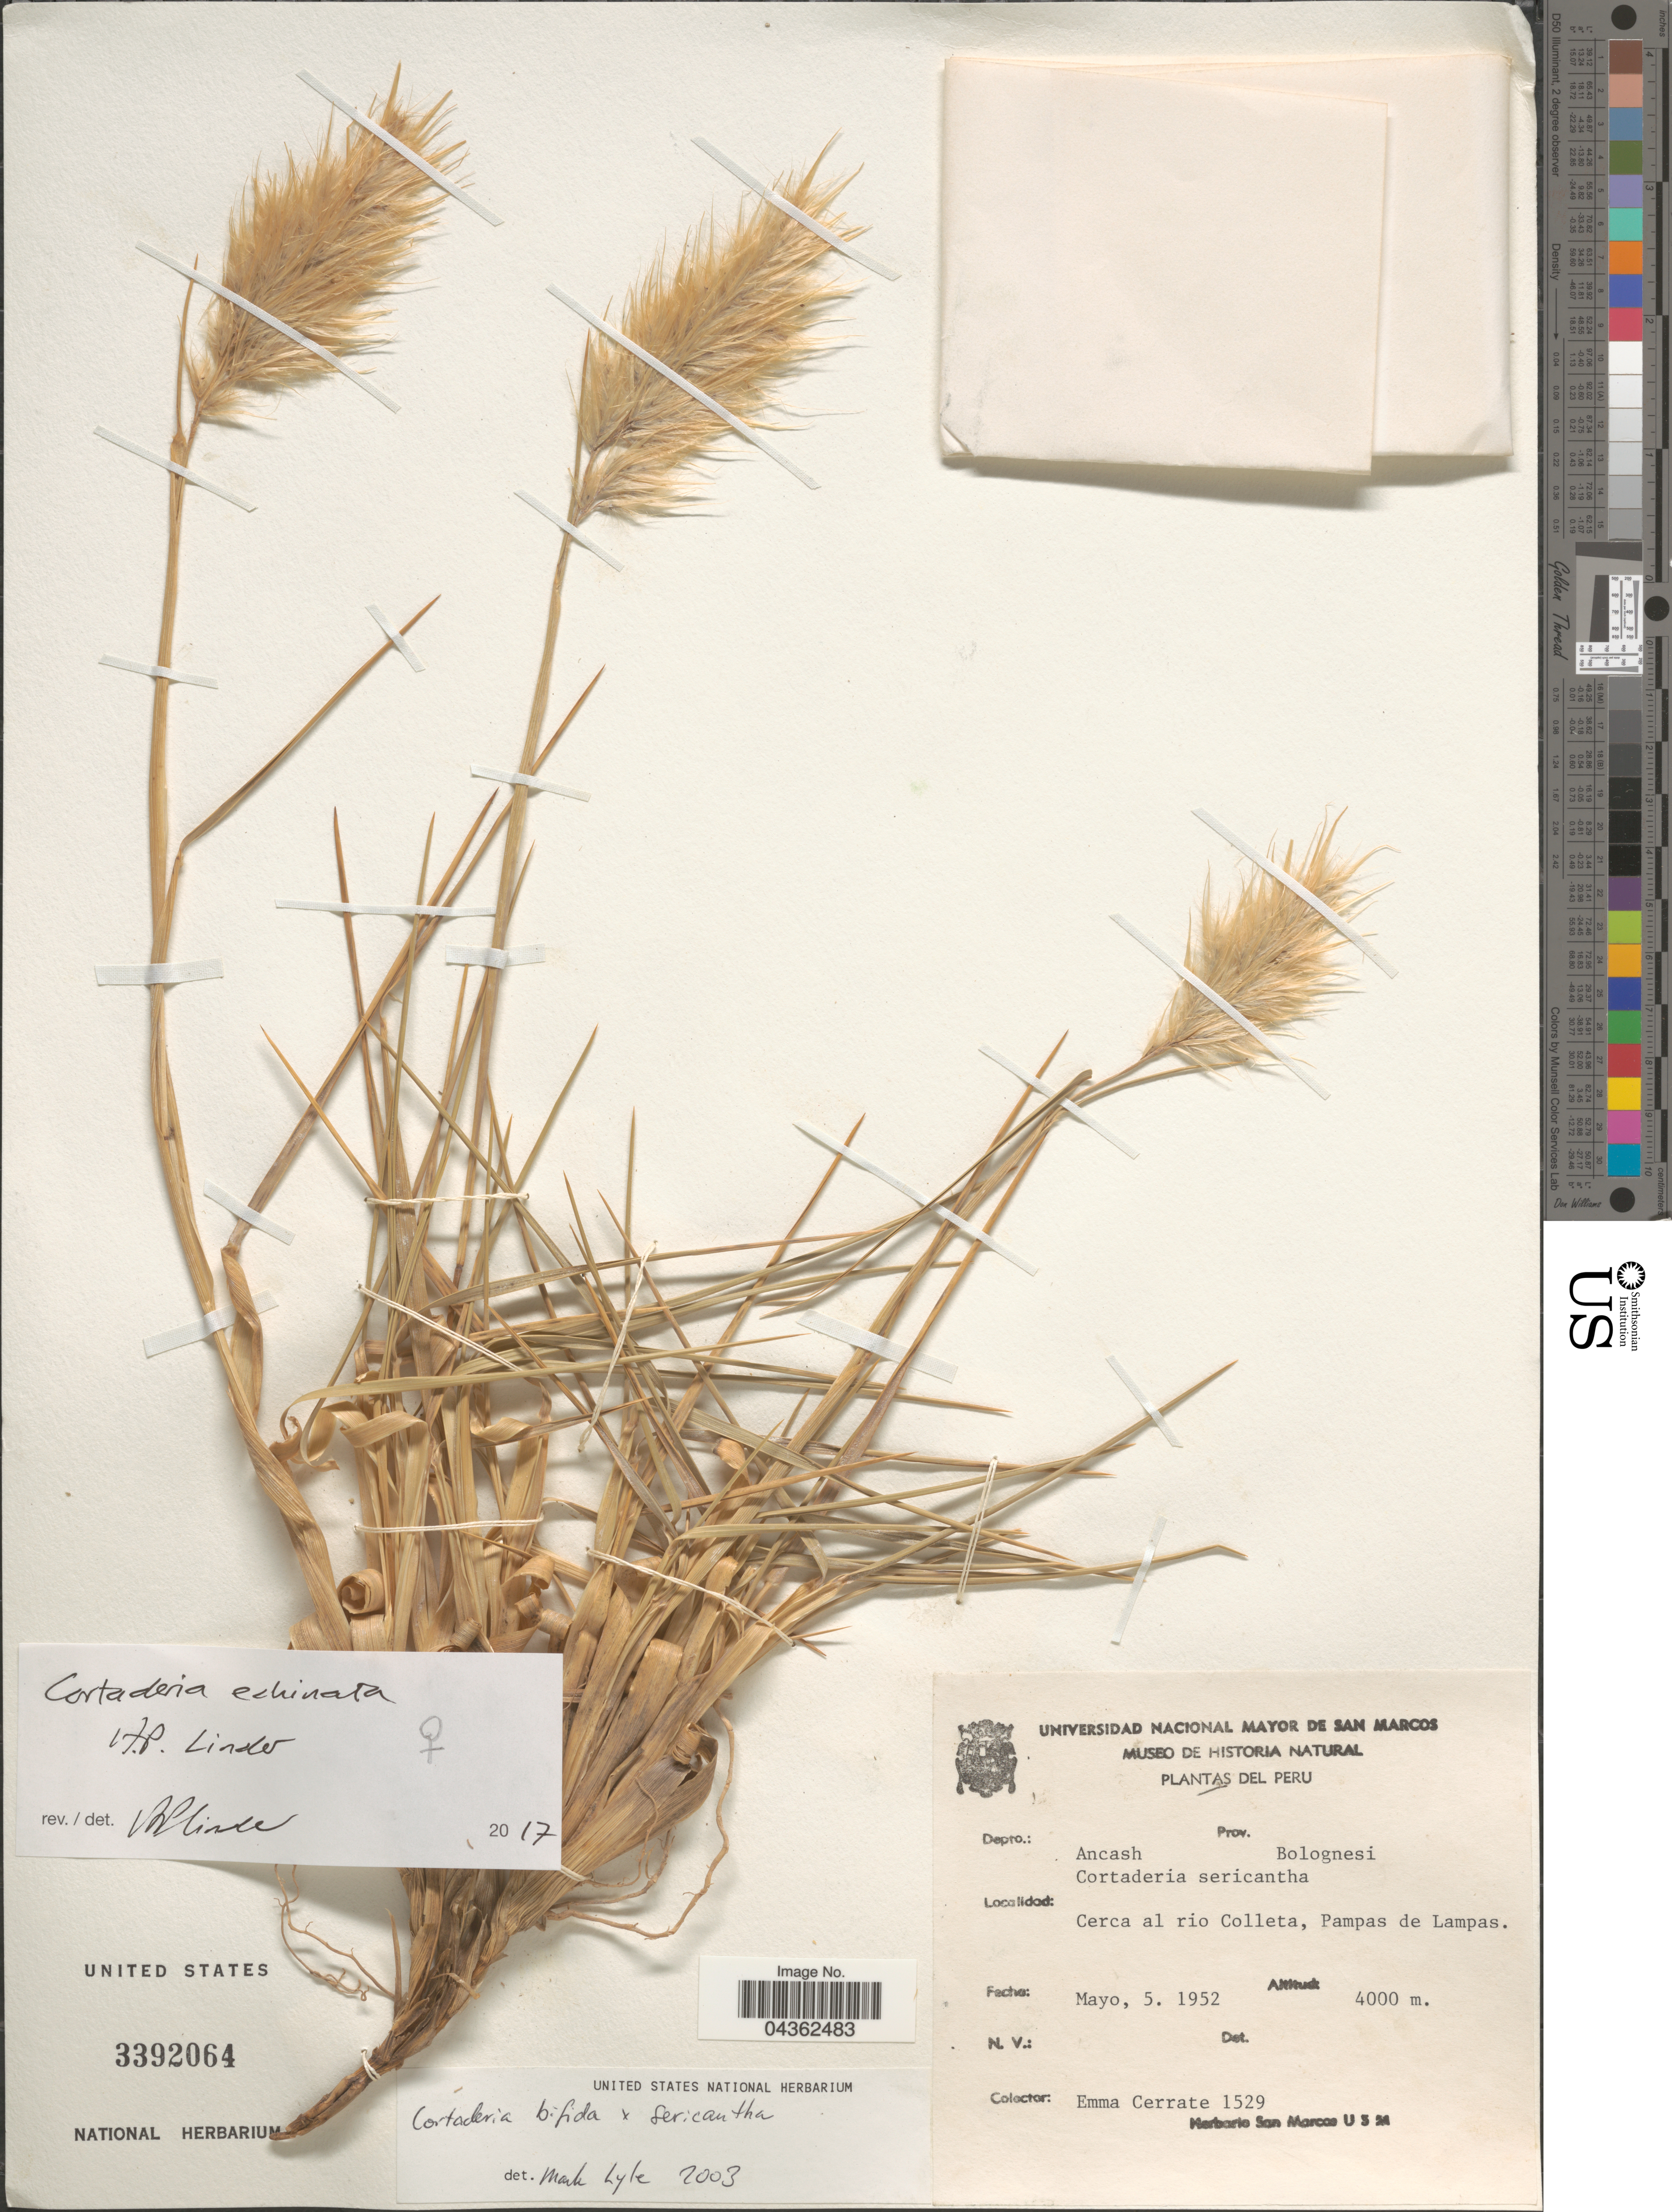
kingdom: Plantae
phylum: Tracheophyta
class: Liliopsida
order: Poales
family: Poaceae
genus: Cortaderia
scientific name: Cortaderia echinata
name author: H.P. Linder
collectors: E. Cerrate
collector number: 1529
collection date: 1952-05-05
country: Peru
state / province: Ancash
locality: Depto.: Ancash. Prov. Bolognesi. Cerca al rio Colleta, Pampas de Lampas.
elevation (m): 4000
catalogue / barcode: US 3392064